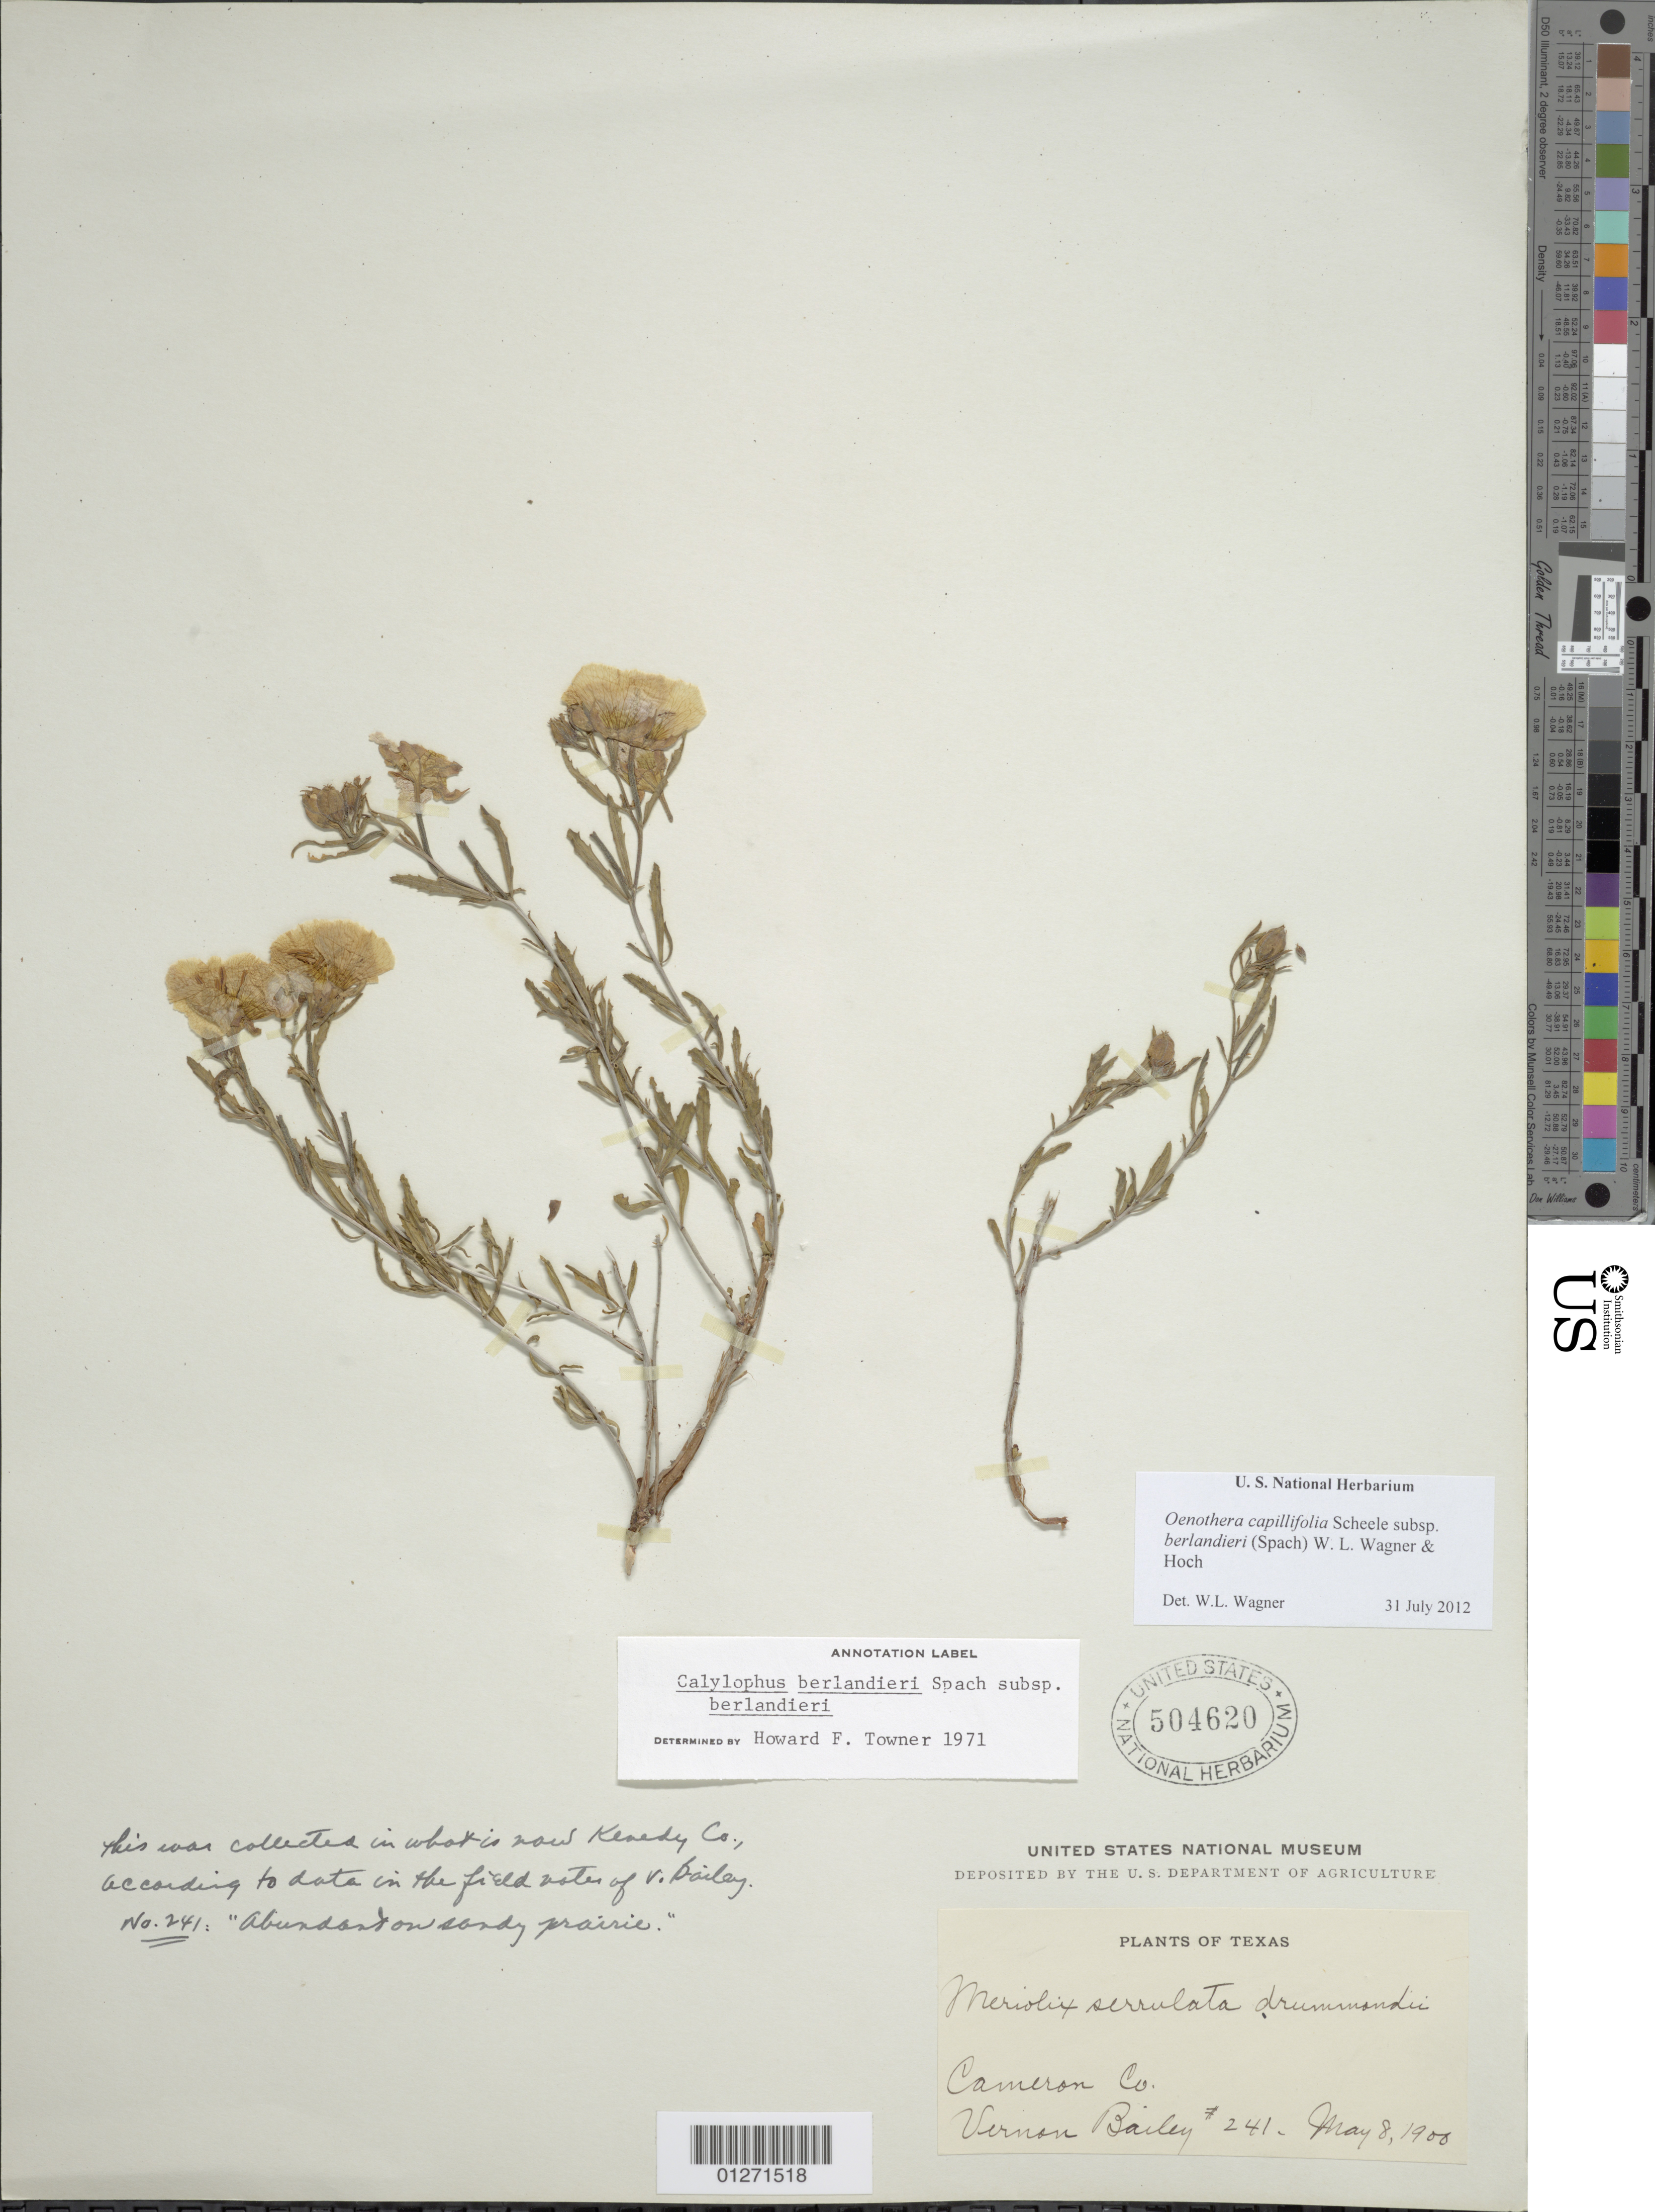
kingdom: Plantae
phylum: Tracheophyta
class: Magnoliopsida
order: Myrtales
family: Onagraceae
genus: Oenothera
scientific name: Oenothera capillifolia subsp. berlandieri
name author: (Spach) W.L. Wagner & Hoch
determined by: Wagner, W. L., (BOT), Smithsonian Institution - National Museum of Natural History (UNITED STATES)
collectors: V. O. Bailey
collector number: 241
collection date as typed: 08 May 1900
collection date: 1900-05-08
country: United States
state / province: Texas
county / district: Cameron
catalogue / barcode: US 504620